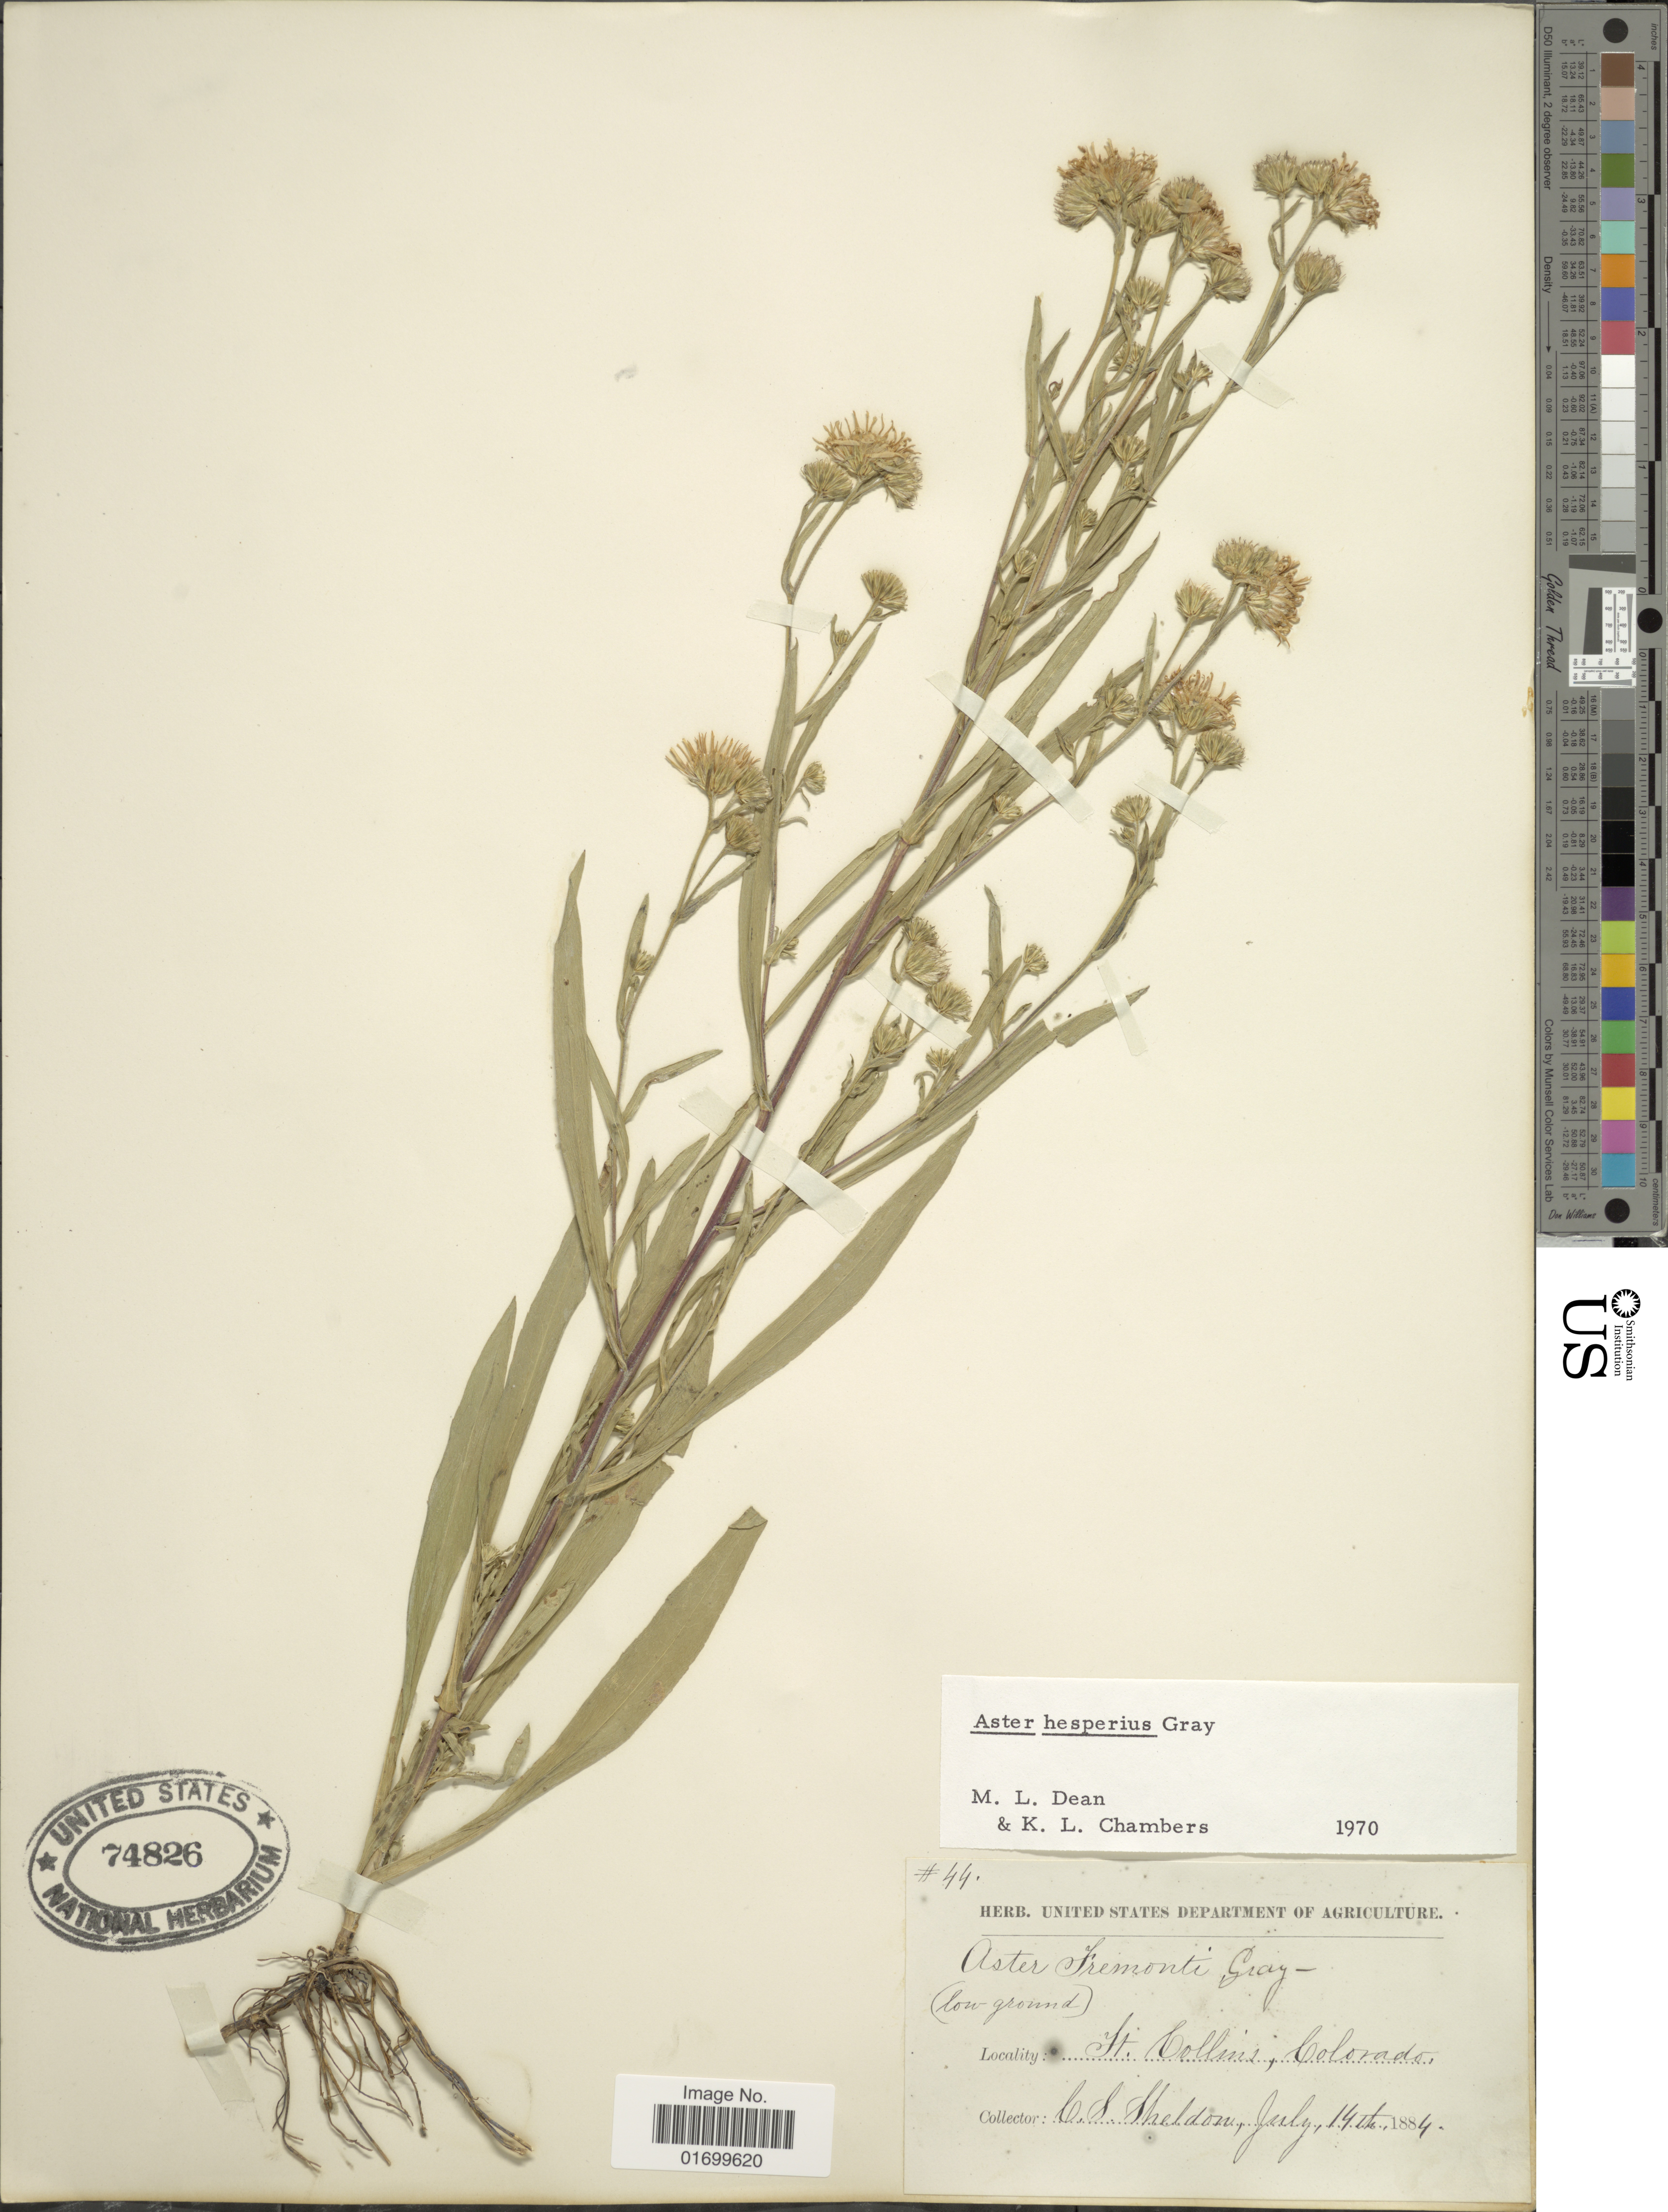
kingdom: Plantae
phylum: Tracheophyta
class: Magnoliopsida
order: Asterales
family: Asteraceae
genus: Symphyotrichum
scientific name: Symphyotrichum hesperium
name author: (A. Gray) Á. Löve & D. Löve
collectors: C. S. Sheldon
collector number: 44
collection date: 1884-07-14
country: United States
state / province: Colorado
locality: St. Collins.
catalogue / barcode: US 74826